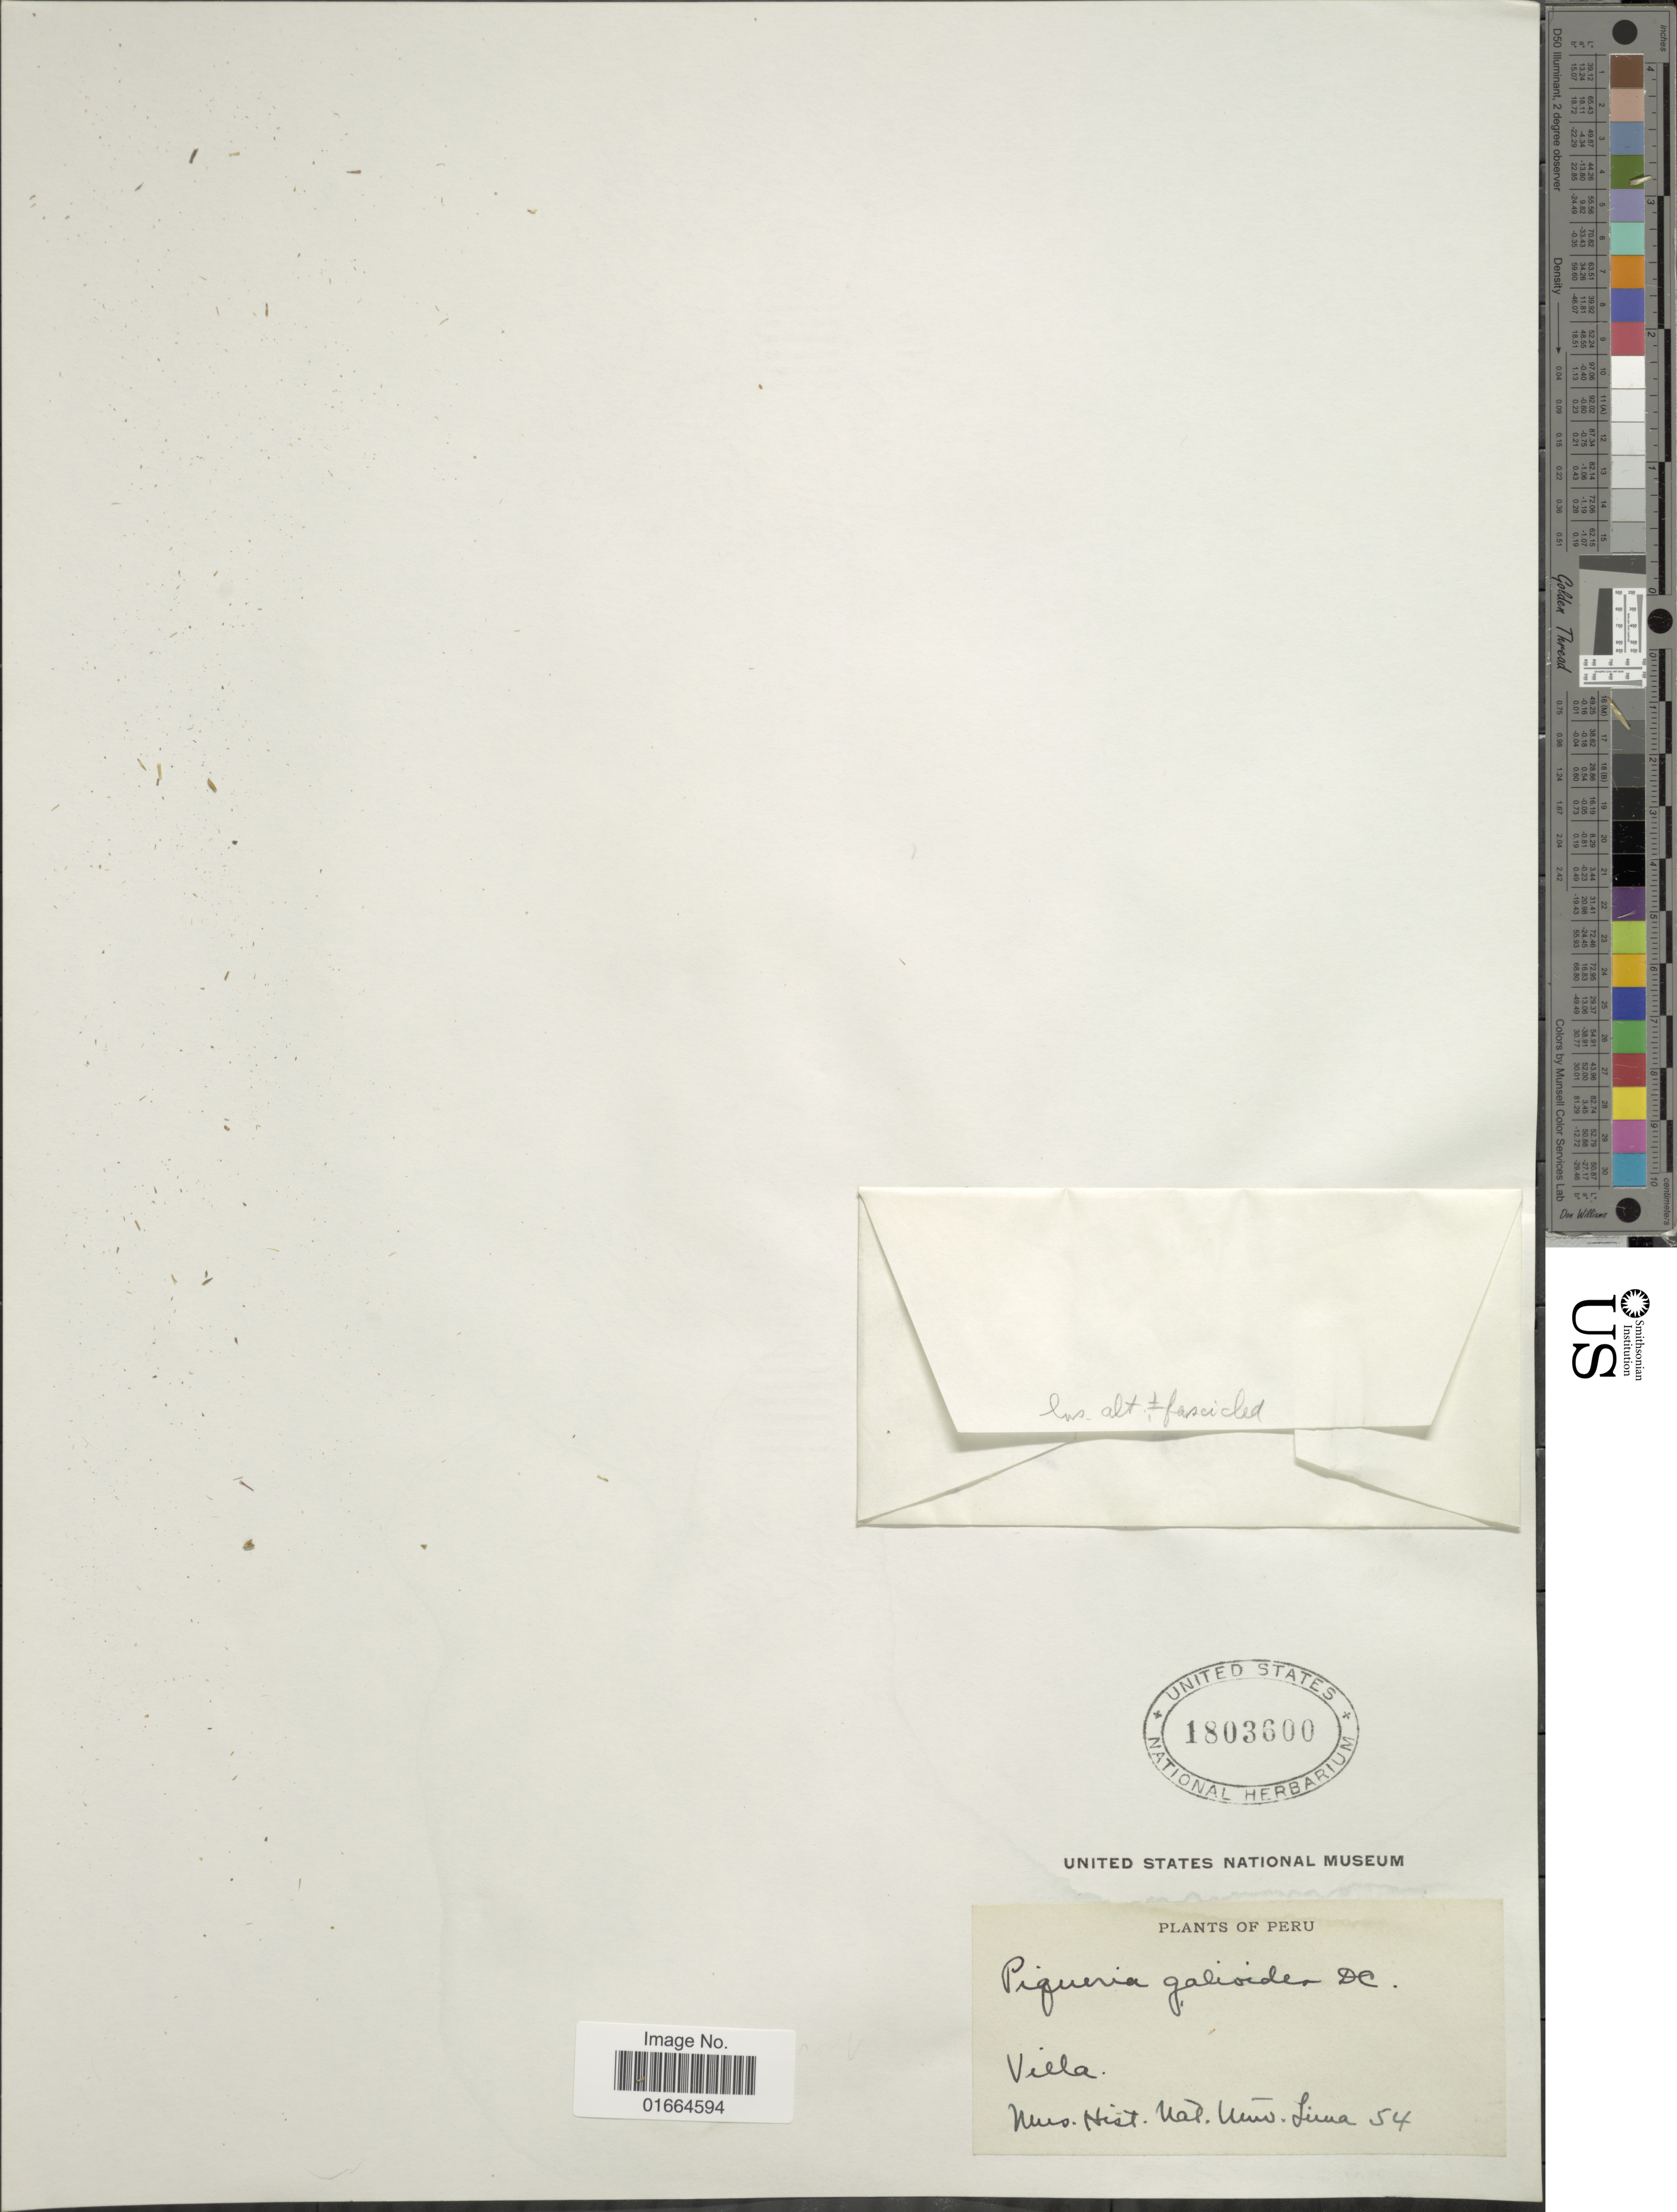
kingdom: Plantae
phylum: Tracheophyta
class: Magnoliopsida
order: Asterales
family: Asteraceae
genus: Ophryosporus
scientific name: Ophryosporus galioides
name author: (DC.) R.M. King & H. Rob.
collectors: Mus. Hist. Nat. Univ. Lima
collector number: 54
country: Peru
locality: Villa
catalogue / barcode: US 1803600